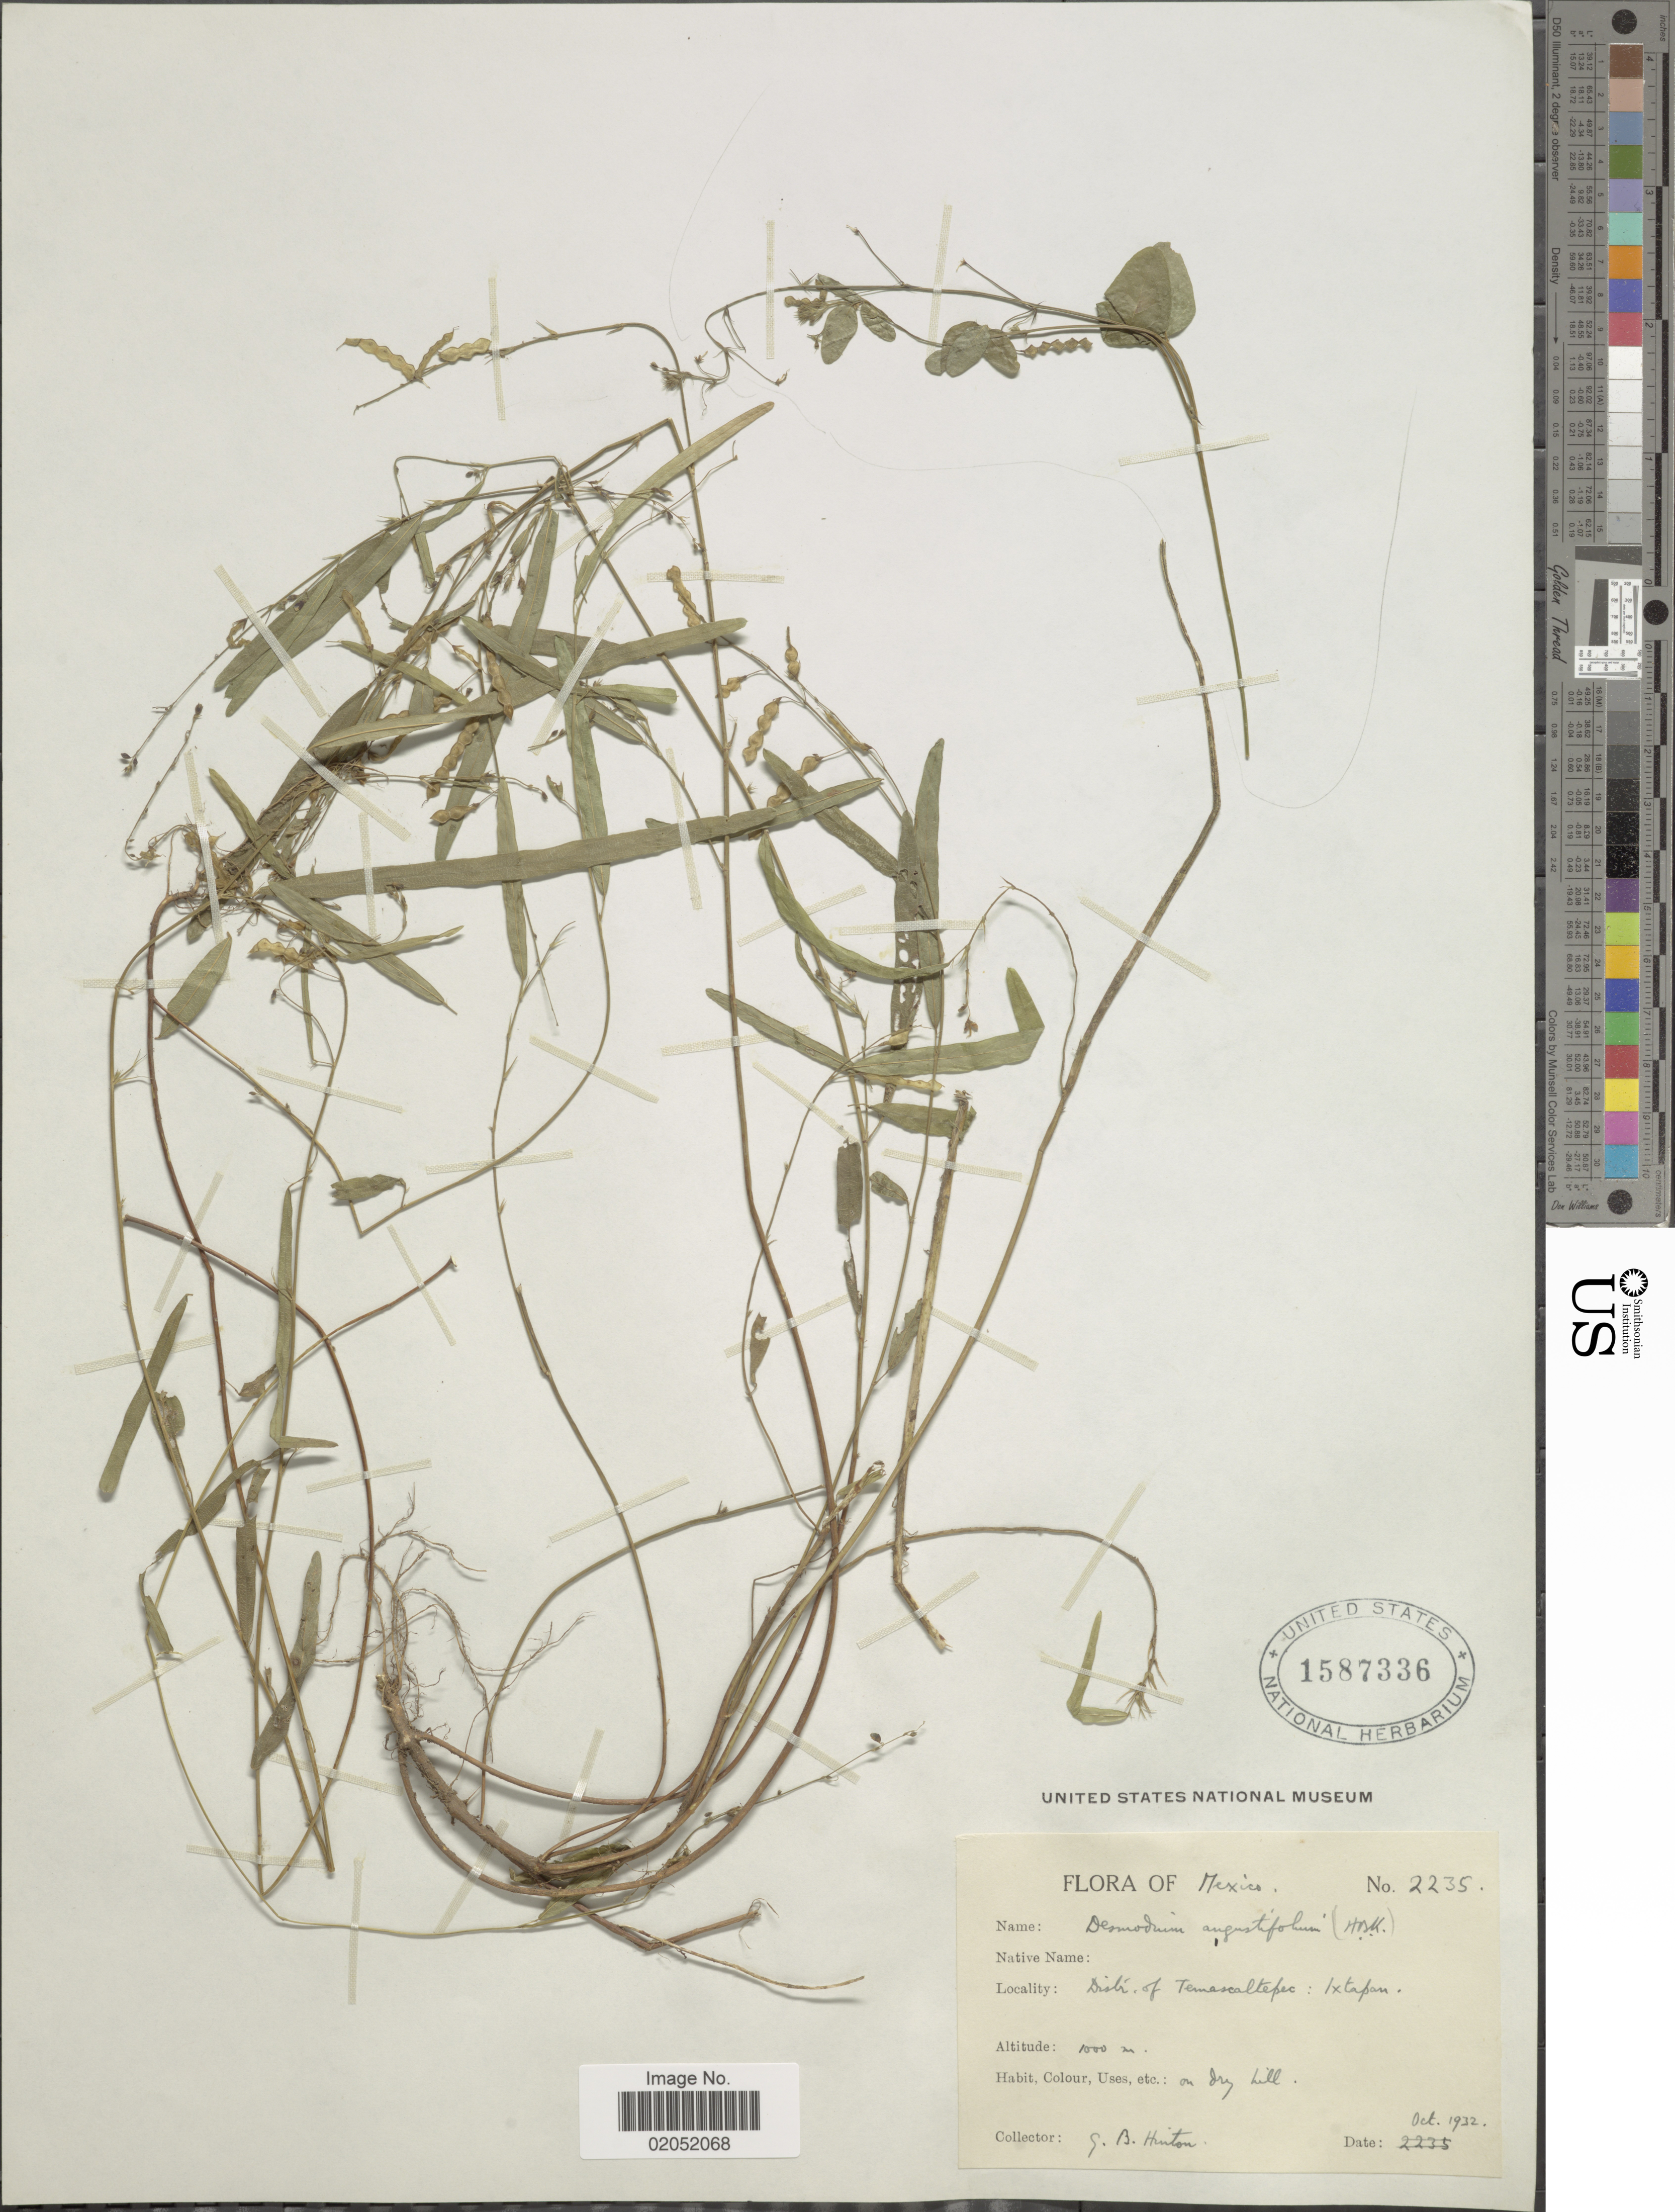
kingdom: Plantae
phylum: Tracheophyta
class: Magnoliopsida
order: Fabales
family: Fabaceae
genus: Desmodium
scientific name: Desmodium angustifolium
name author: (Kunth) DC.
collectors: G. B. Hinton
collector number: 2235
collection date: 1932-10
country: Mexico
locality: Distr. of Temascaltepec: Ixtapan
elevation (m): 1000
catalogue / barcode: US 1587336